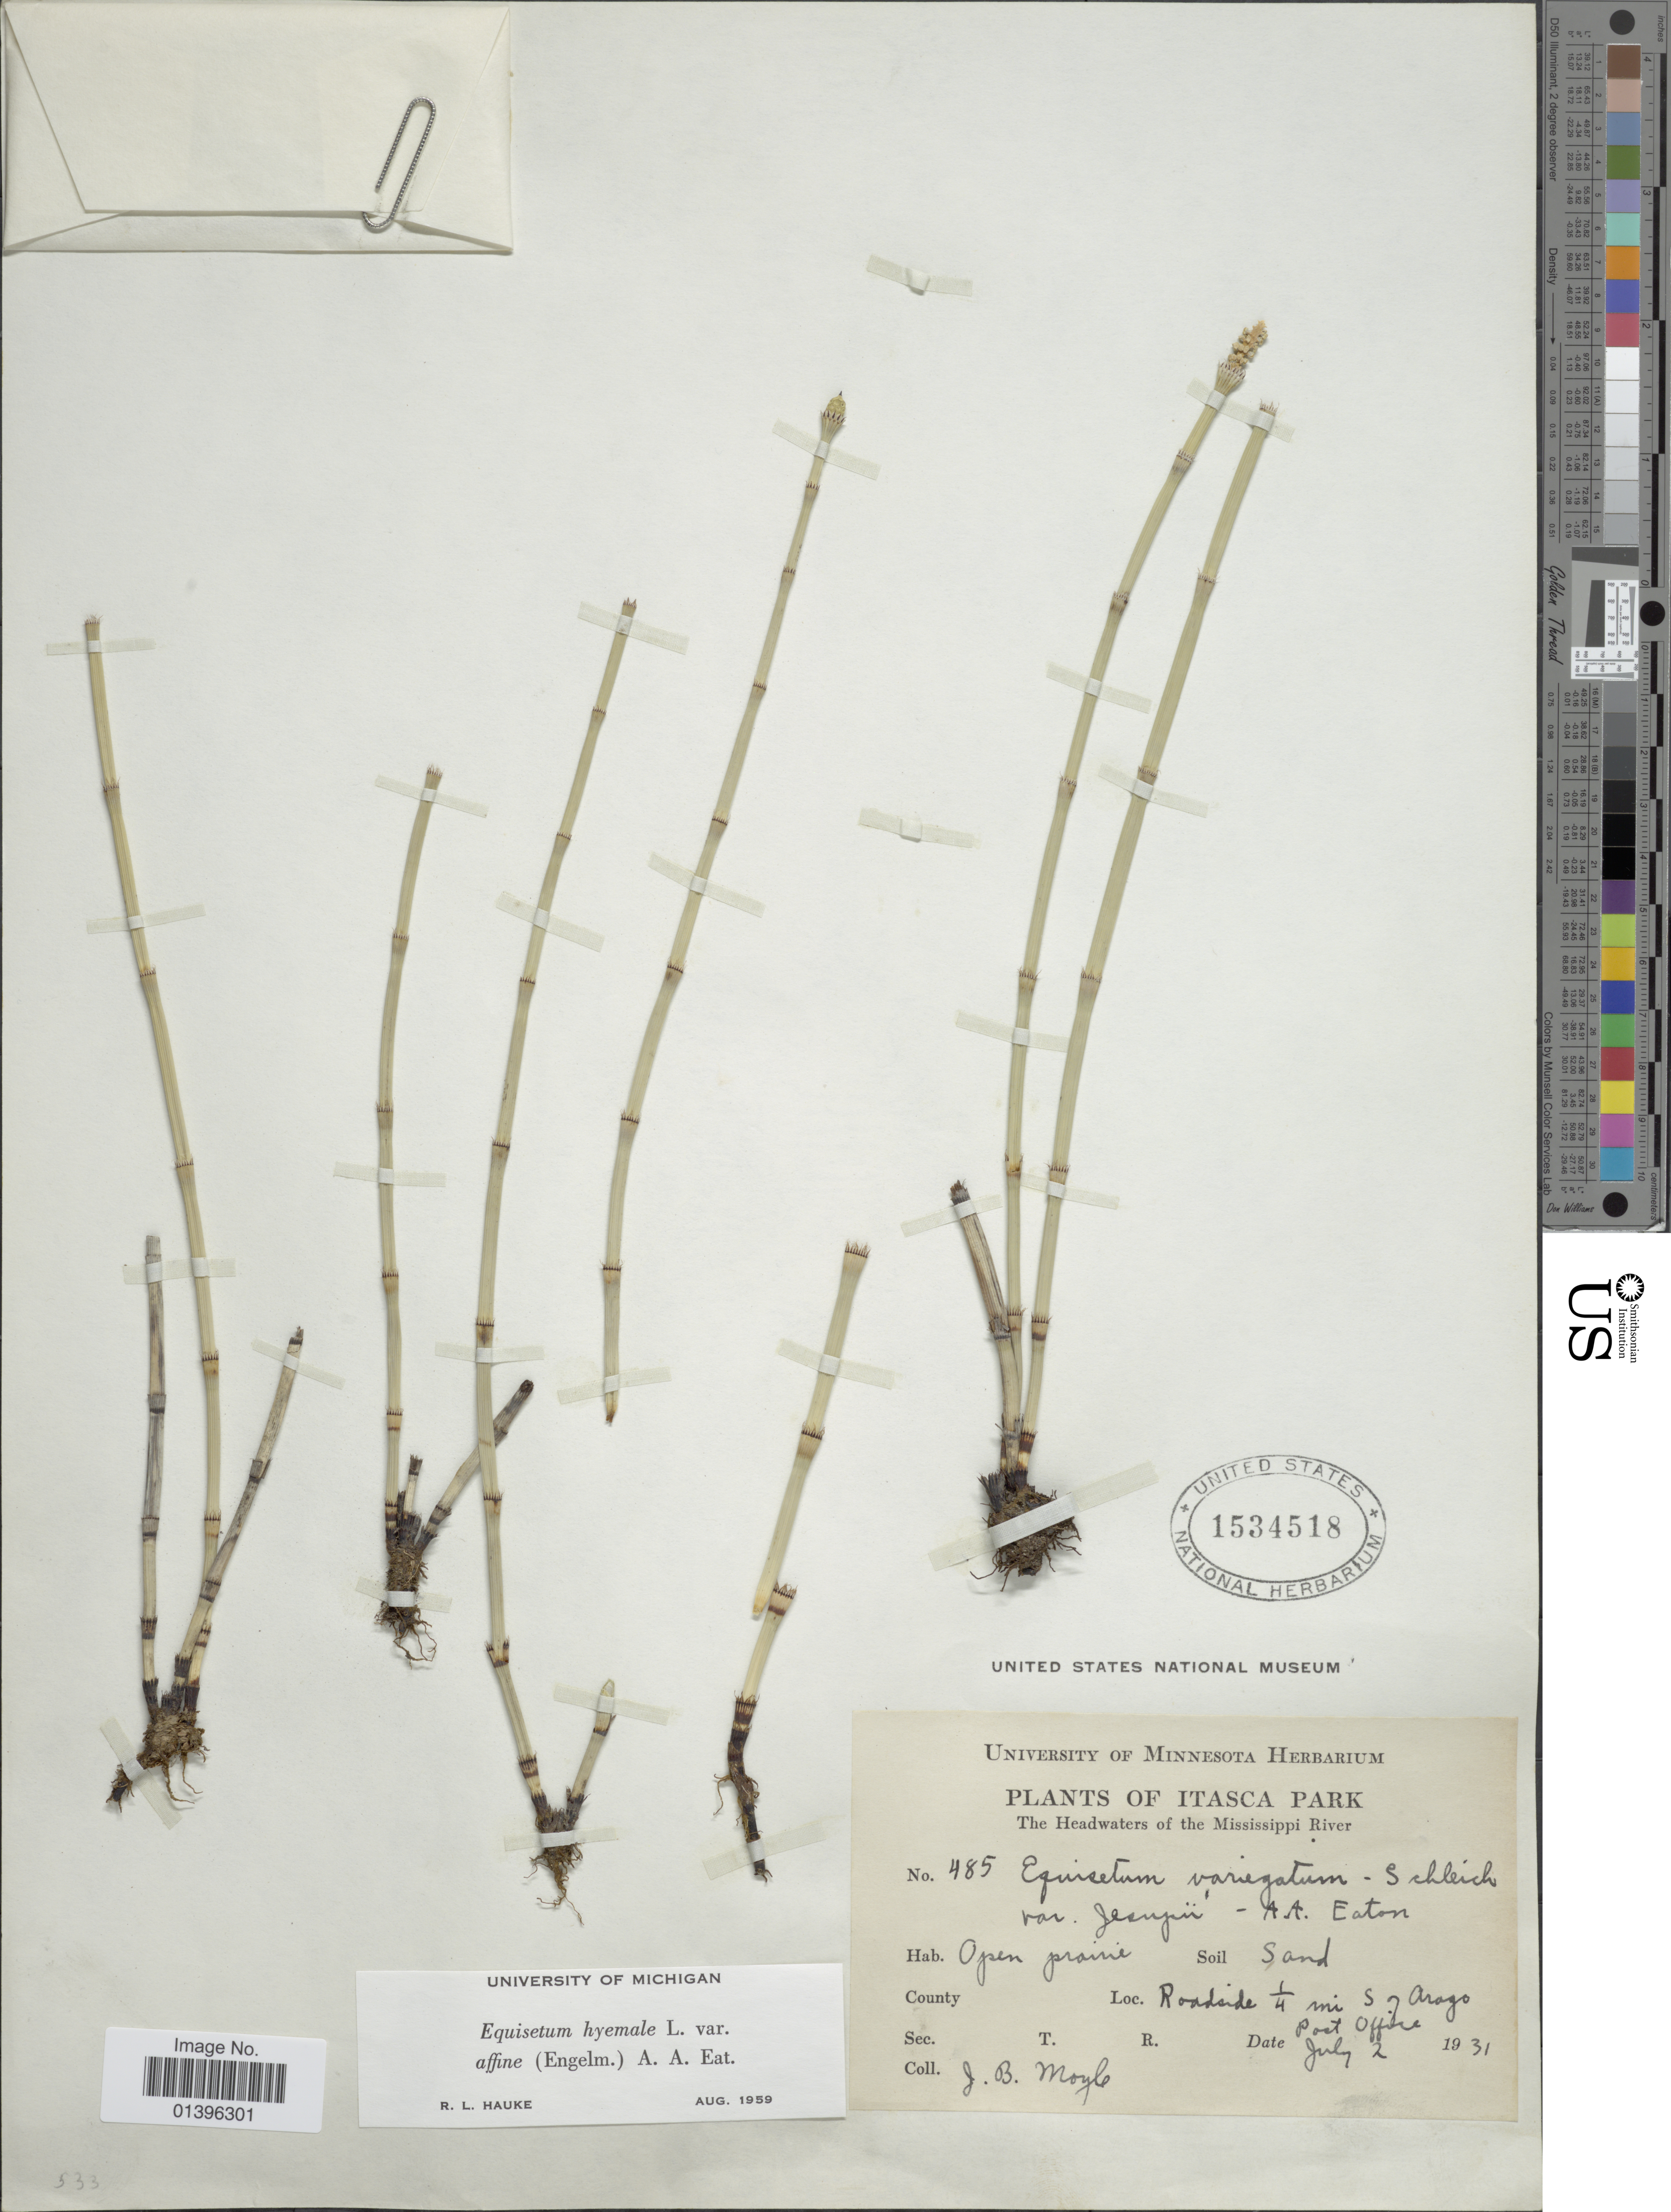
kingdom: Plantae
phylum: Tracheophyta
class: Polypodiopsida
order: Equisetales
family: Equisetaceae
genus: Equisetum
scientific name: Equisetum hyemale var. affine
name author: (Engelm.) A.A. Eaton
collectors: J. Moyle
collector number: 485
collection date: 1931-07-02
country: United States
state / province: Minnesota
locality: Itasca Park. The Headwaters of the Mississippi River. Roadside ¼ mi S. of Arago, Port Office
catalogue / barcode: US 1534518